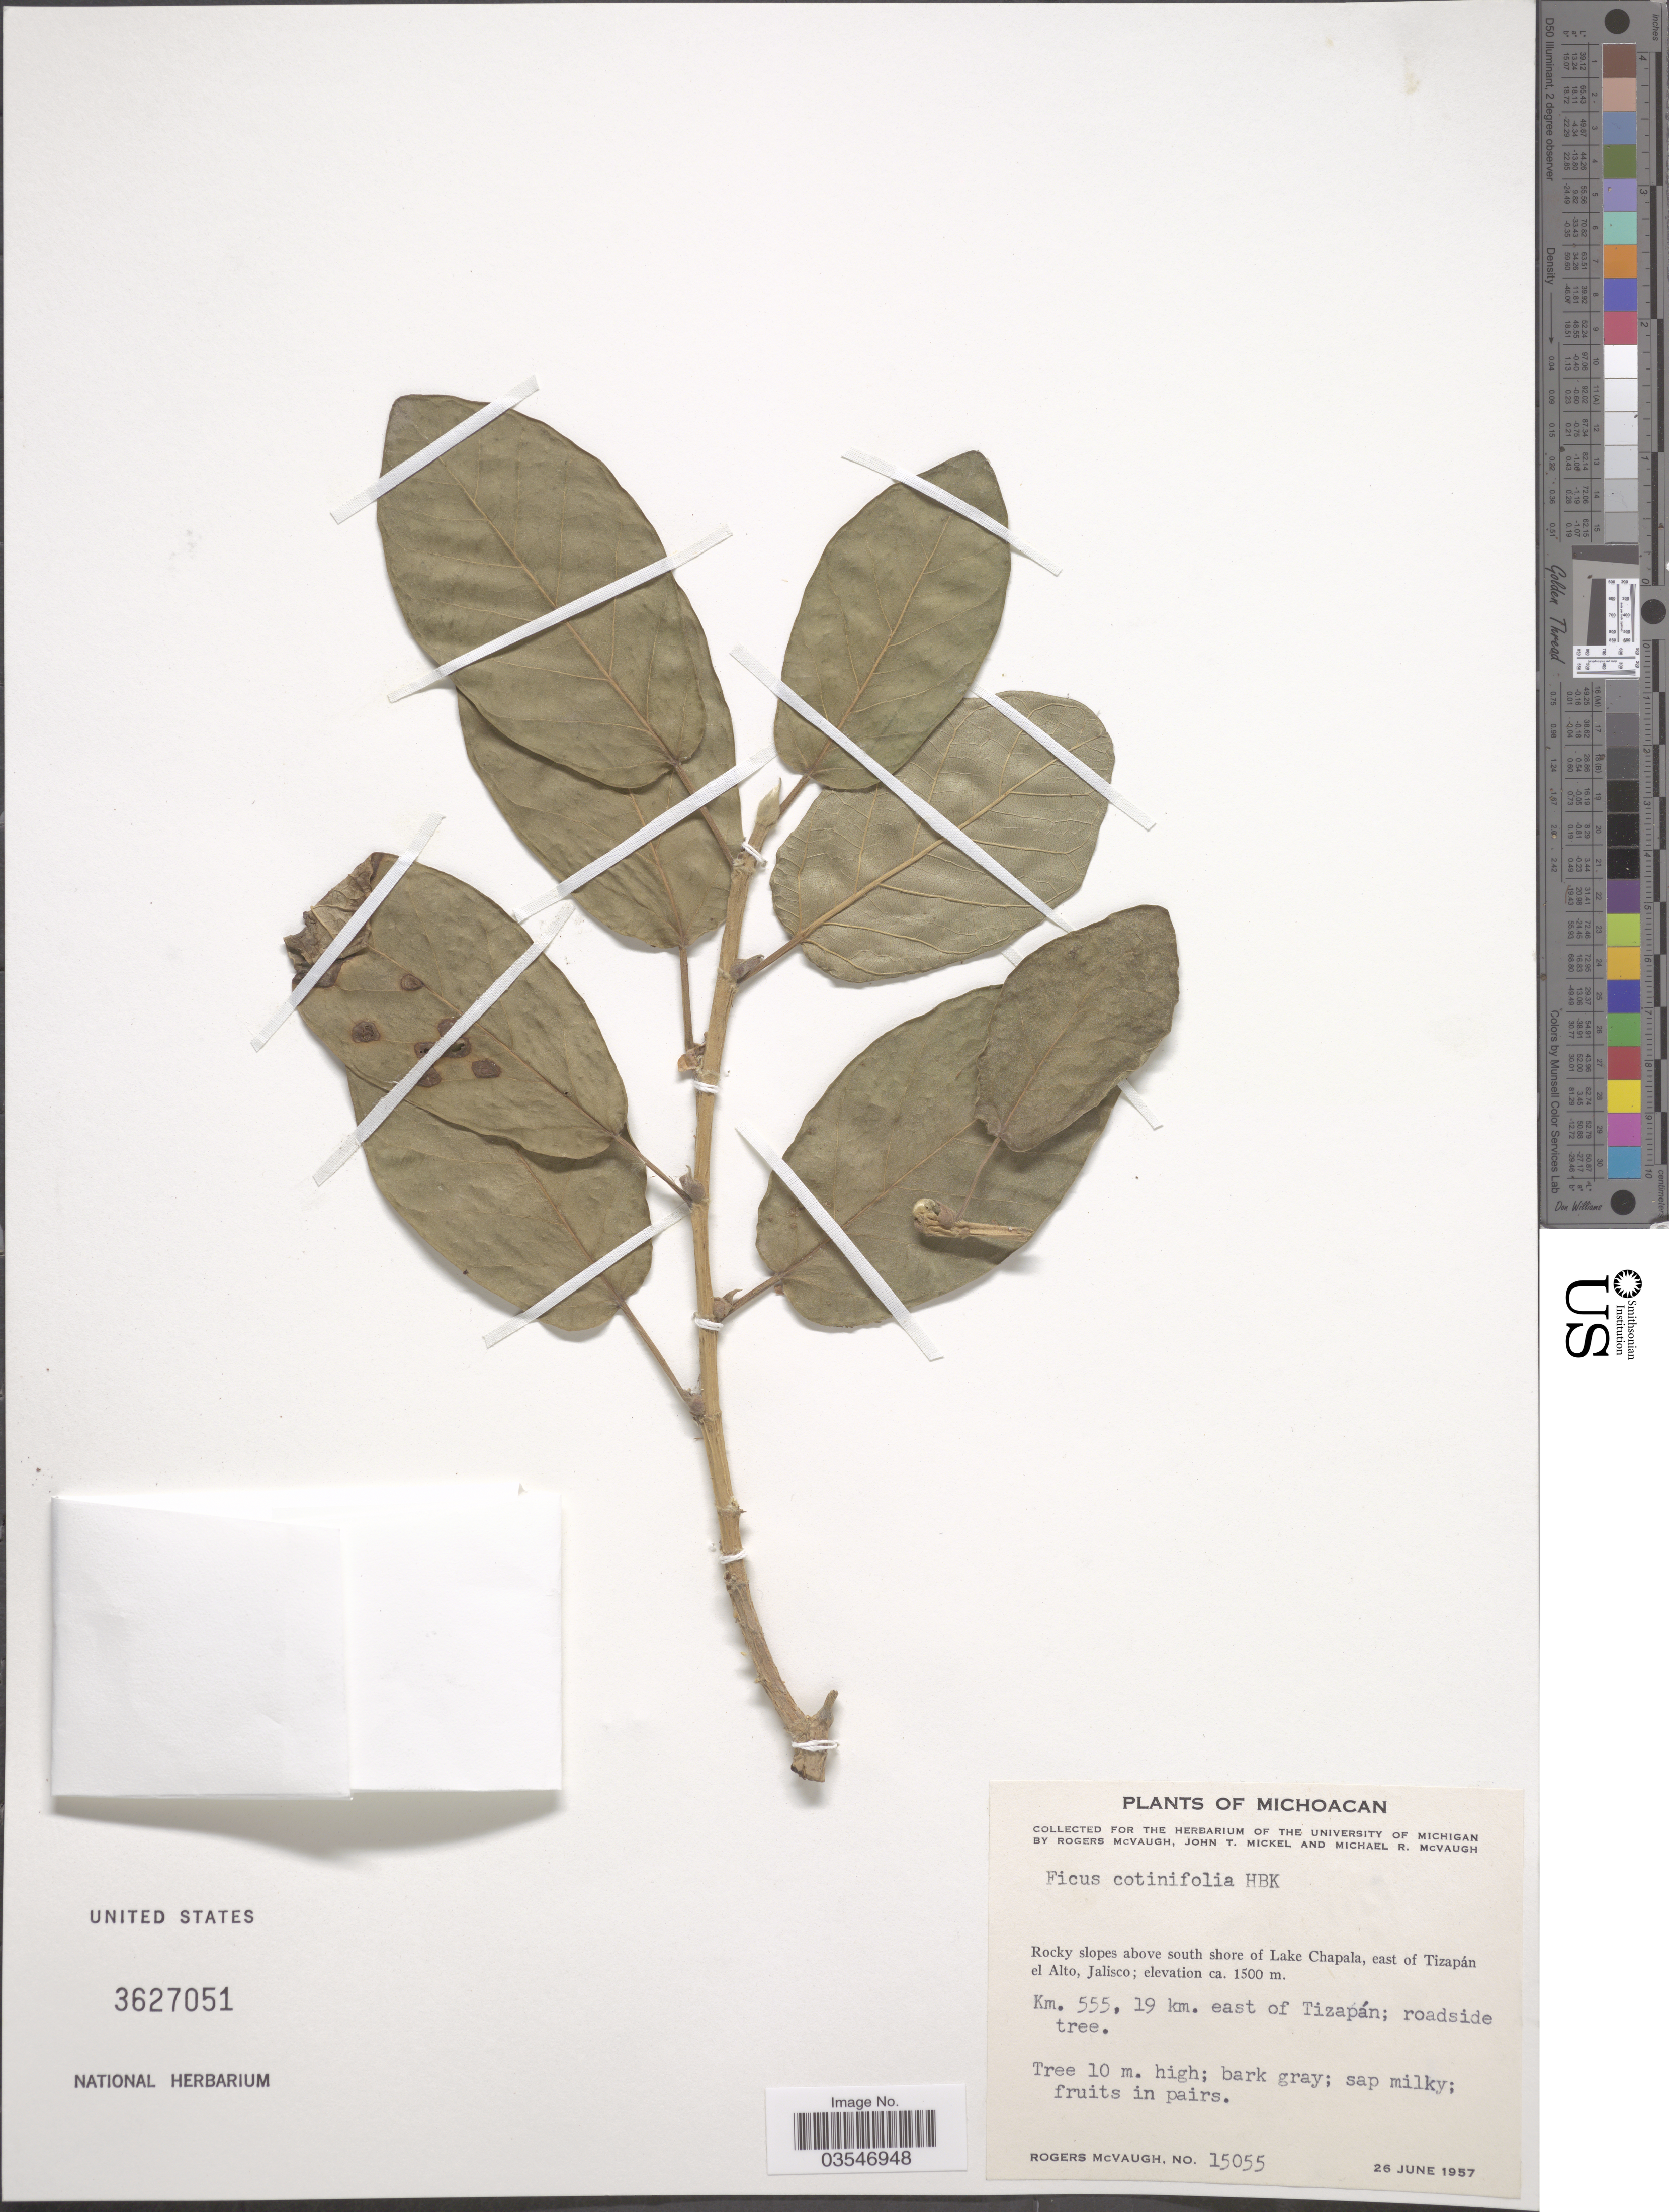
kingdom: Plantae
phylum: Tracheophyta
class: Magnoliopsida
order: Rosales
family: Moraceae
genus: Ficus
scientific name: Ficus cotinifolia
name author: Kunth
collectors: R. McVaugh, J. T. Mickel & M. R. McVaugh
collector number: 15055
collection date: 1957-06-26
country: Mexico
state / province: Michoacán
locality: Rocky slopes above south shore of Lake Chapala, east of Tizapán el Alto, Jalisco. Km 555. 19 km. east of Tizapán.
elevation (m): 1500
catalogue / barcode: US 3627051